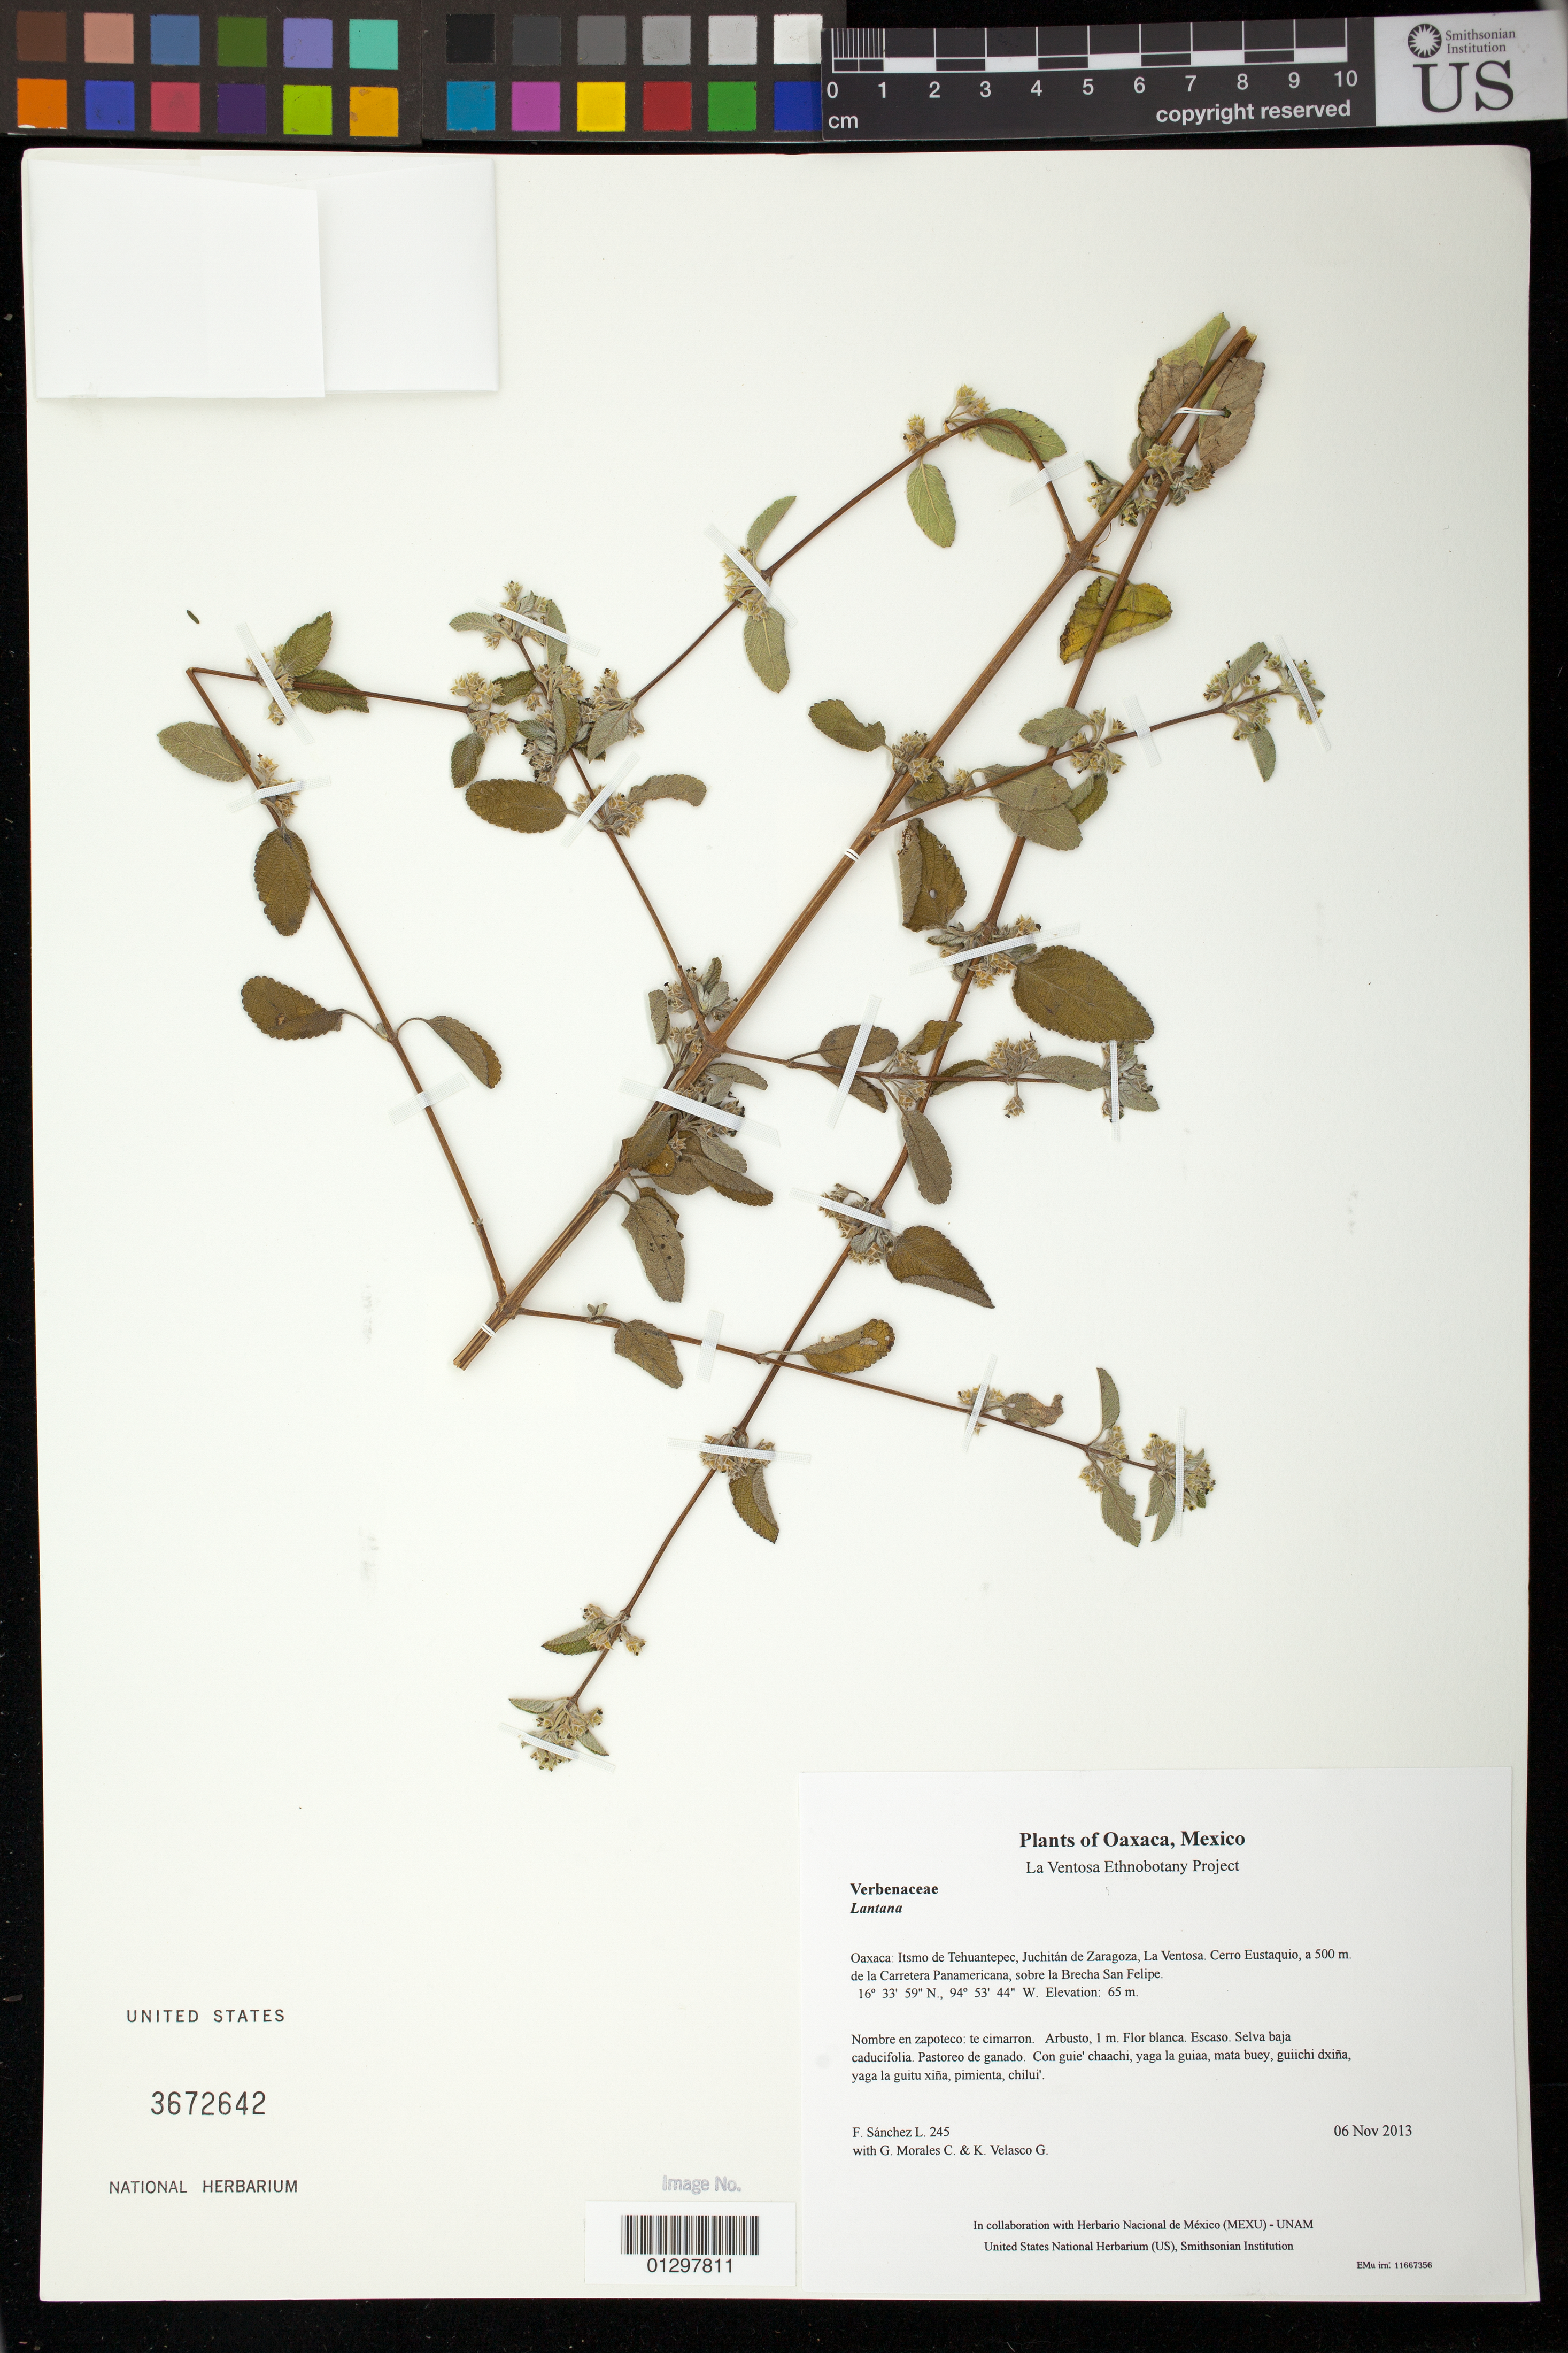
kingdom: Plantae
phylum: Tracheophyta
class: Magnoliopsida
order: Lamiales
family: Verbenaceae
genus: Lippia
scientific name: Lippia graveolens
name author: Kunth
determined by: Velasco G., Kenia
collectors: F. Sánchez L., G. Morales C. & K. Velasco G.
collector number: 245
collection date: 2013-11-06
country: Mexico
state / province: Oaxaca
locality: Itsmo de Tehuantepec, Juchitán de Zaragoza, La Ventosa. Cerro Eustaquio, a 500 m. de la Carretera Panamericana, sobre la Brecha San Felipe.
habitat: Selva baja caducifolia. Pastoreo de ganado.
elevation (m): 65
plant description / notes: JEBOT, MEXU, SERO, US; Yaga bandaga. 1 m. Guie' naquichi'. Huaxie'.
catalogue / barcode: US 3672642